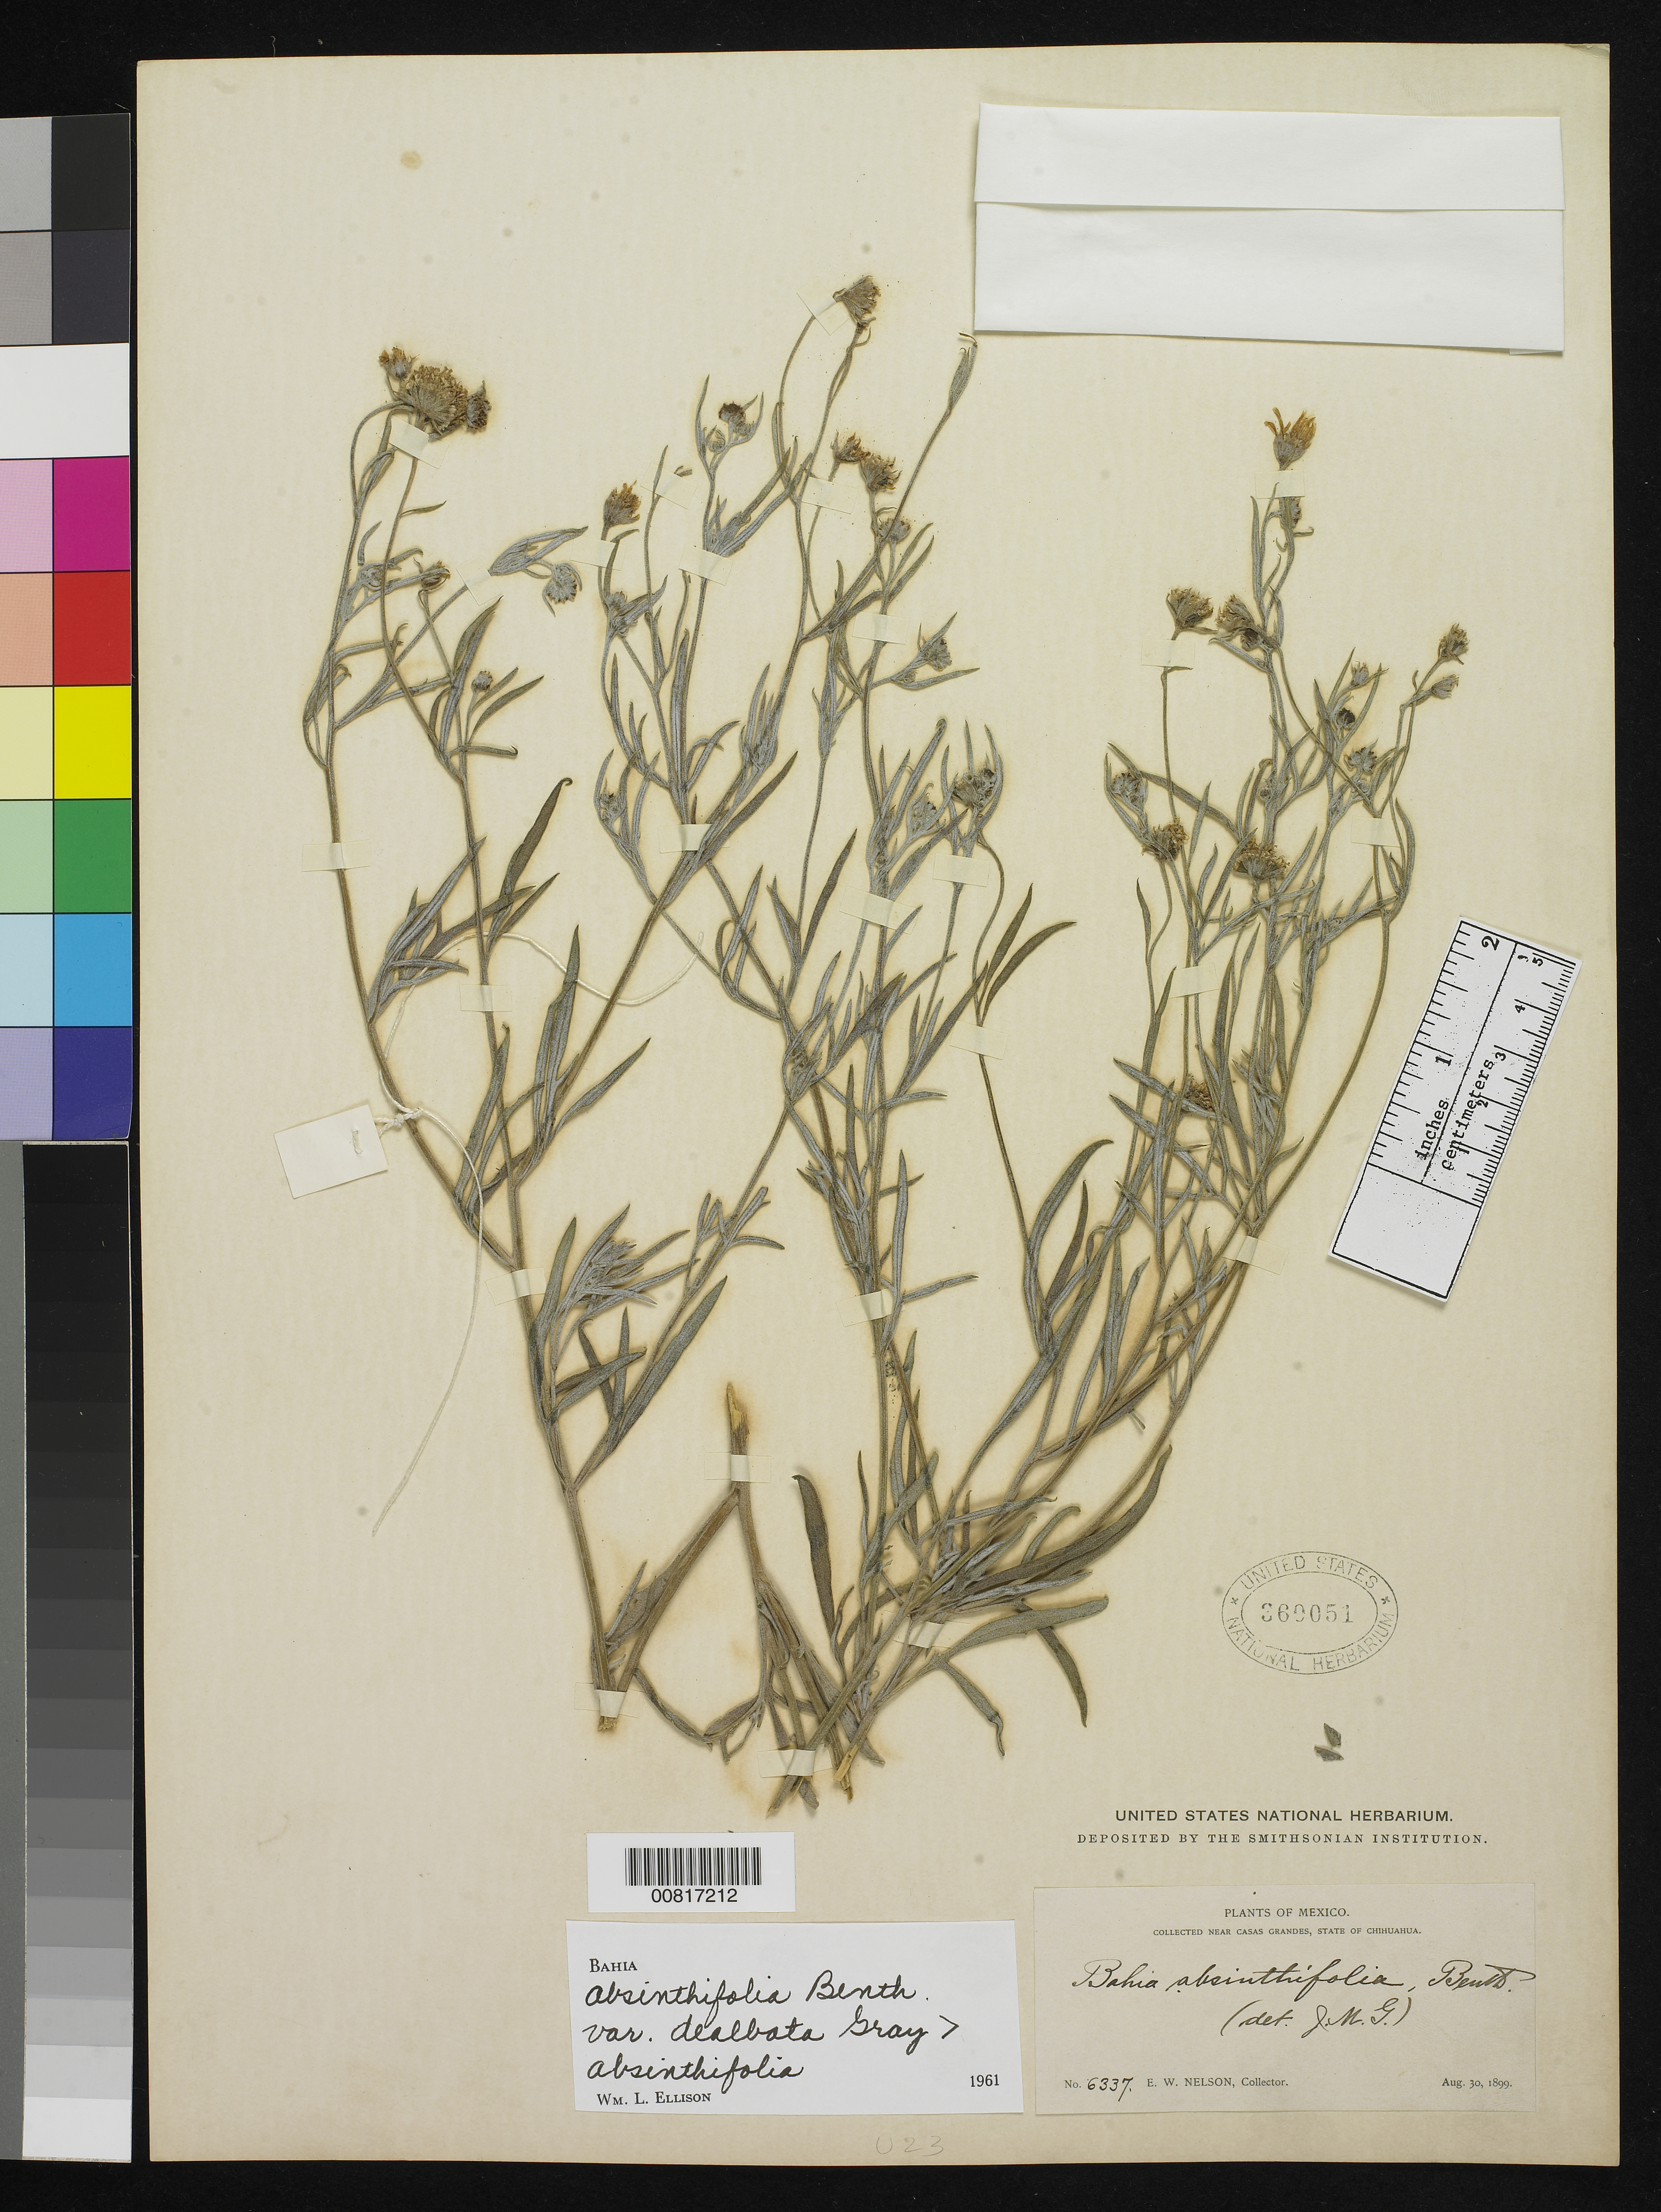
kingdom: Plantae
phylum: Tracheophyta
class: Magnoliopsida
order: Asterales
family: Asteraceae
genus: Bahia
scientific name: Bahia absinthifolia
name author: Benth.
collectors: E. W. Nelson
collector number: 6337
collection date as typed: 30 Aug 1899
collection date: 1899-08-30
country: Mexico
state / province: Chihuahua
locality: Near Casas Grandes, Chihuahua.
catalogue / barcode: US 360051